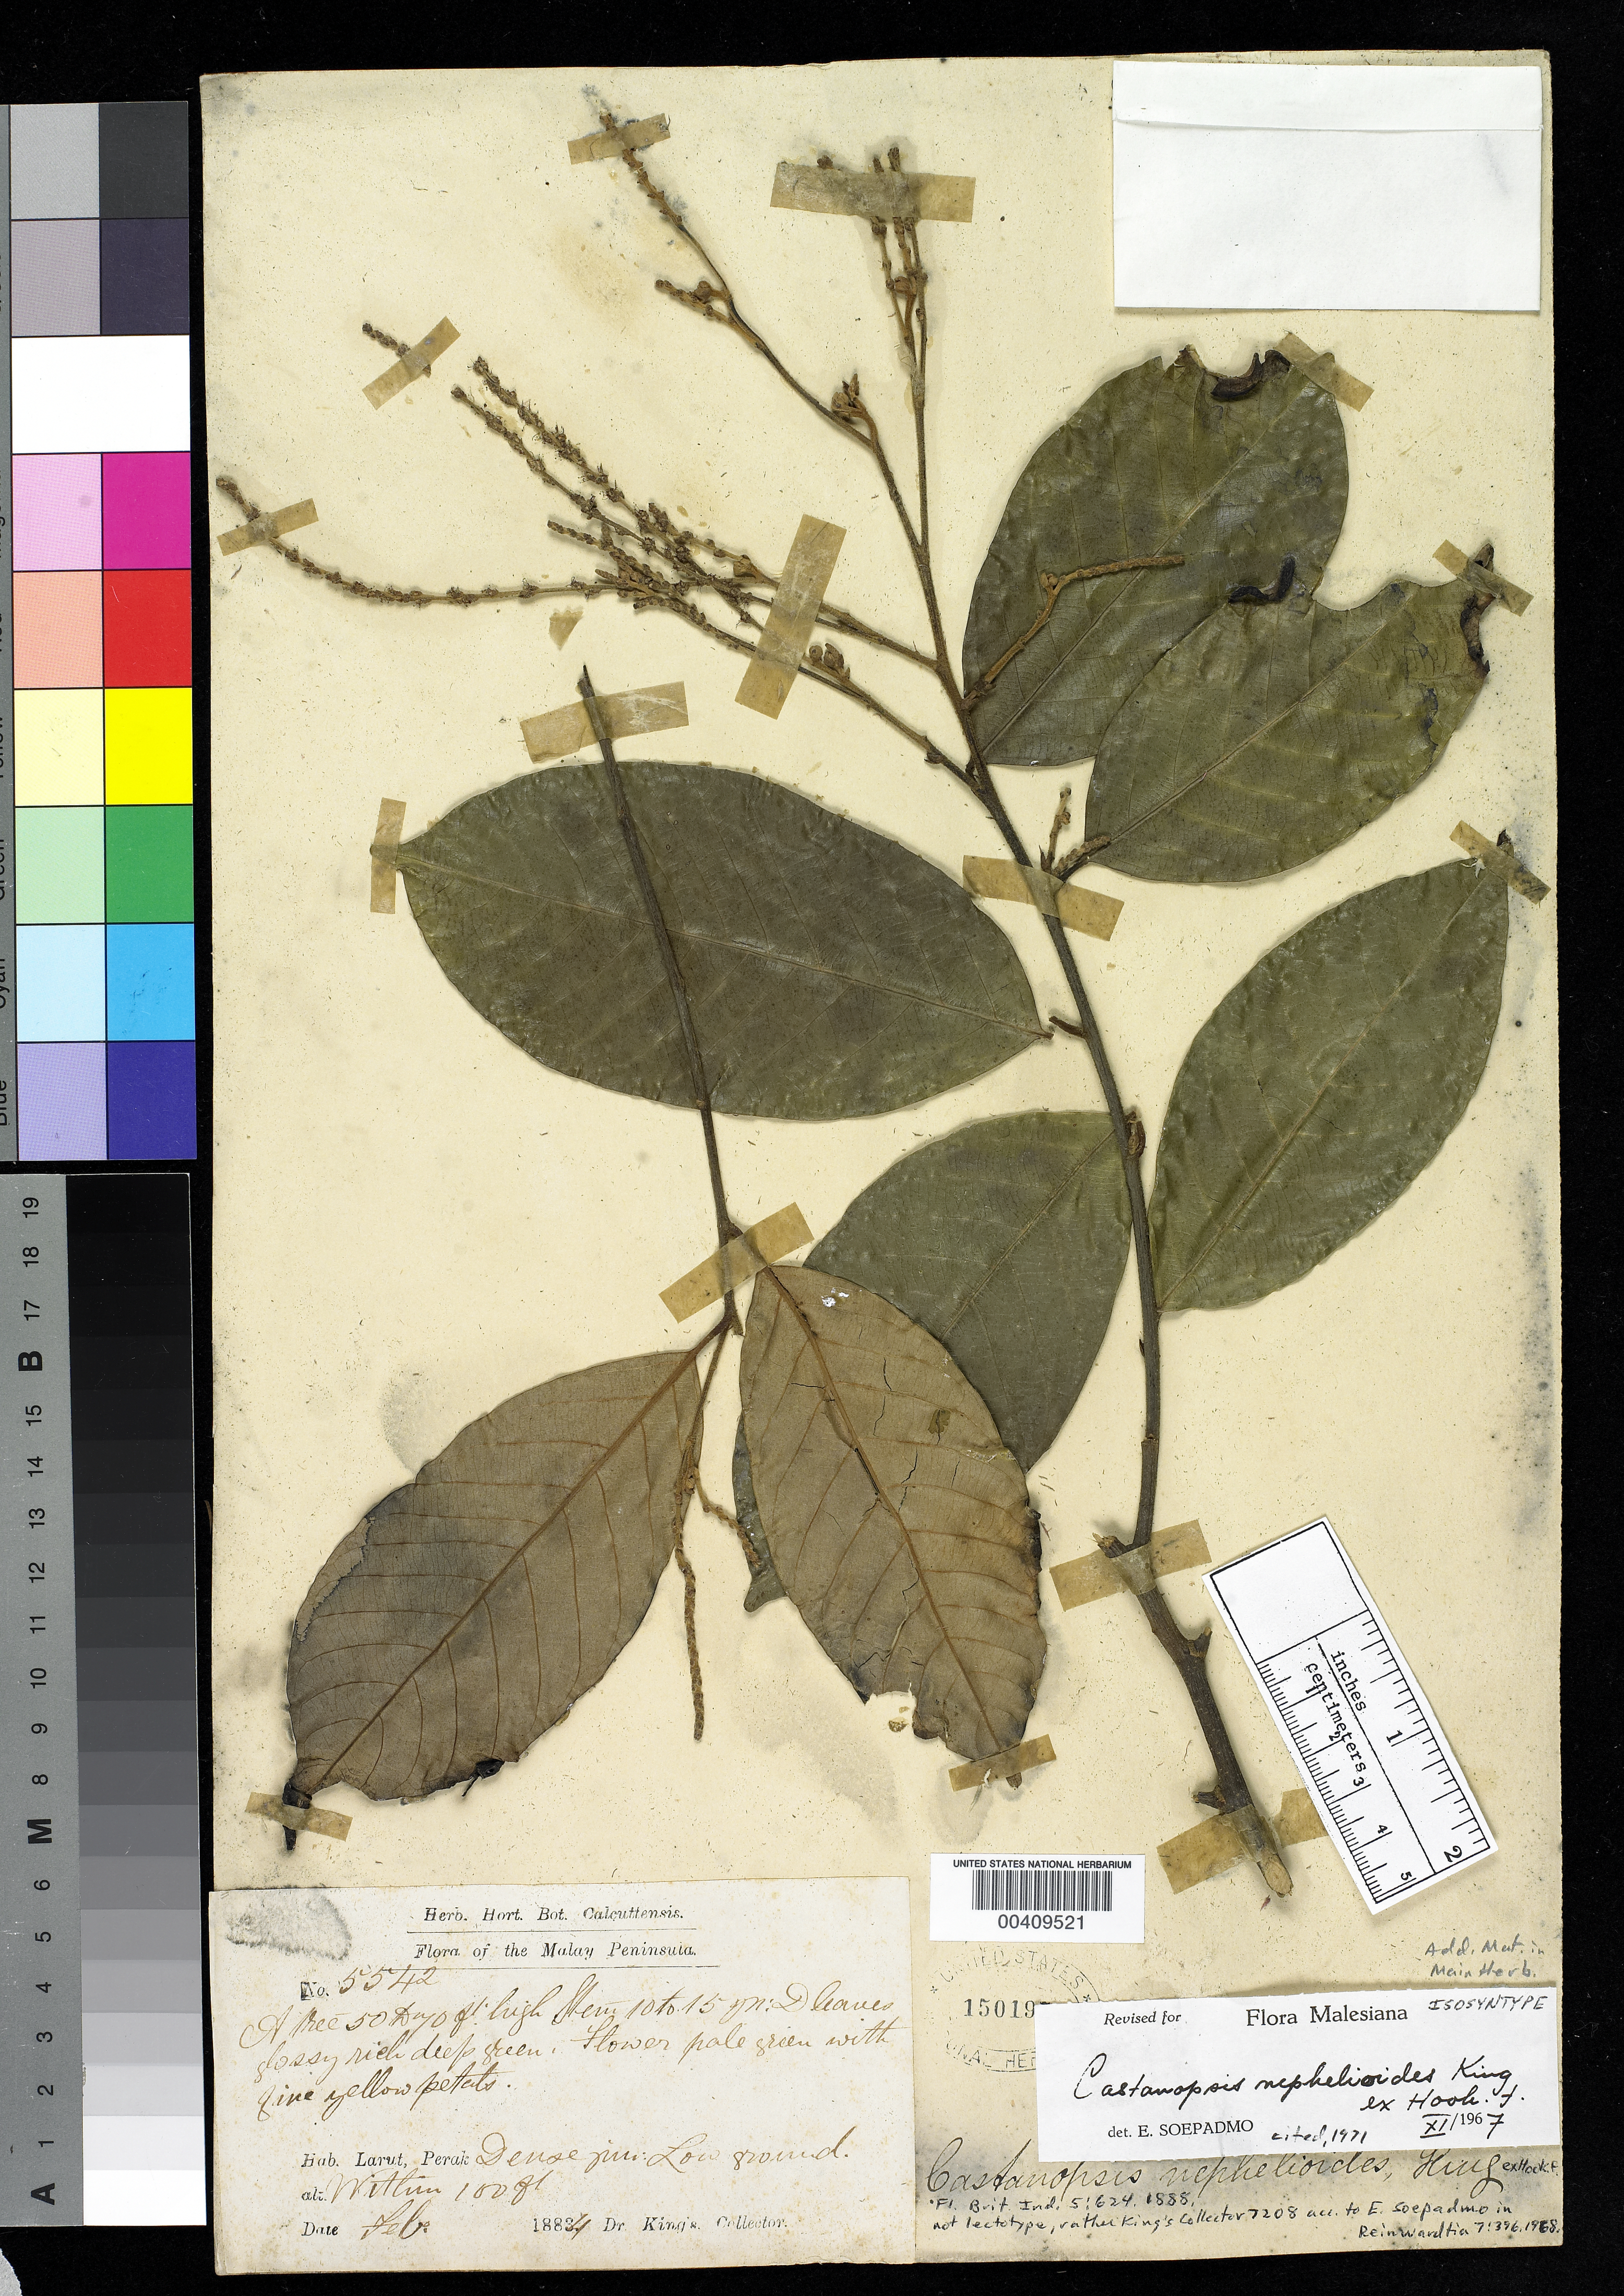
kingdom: Plantae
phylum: Tracheophyta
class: Magnoliopsida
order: Fagales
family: Fagaceae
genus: Castanopsis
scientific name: Castanopsis nephelioides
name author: King ex Hook. f.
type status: Isosyntype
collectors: H. Kunstler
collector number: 5542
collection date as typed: Feb 1884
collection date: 1884-02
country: Malaysia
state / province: Perak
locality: Larut. [Malay Peninsula]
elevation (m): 30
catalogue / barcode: US 150197